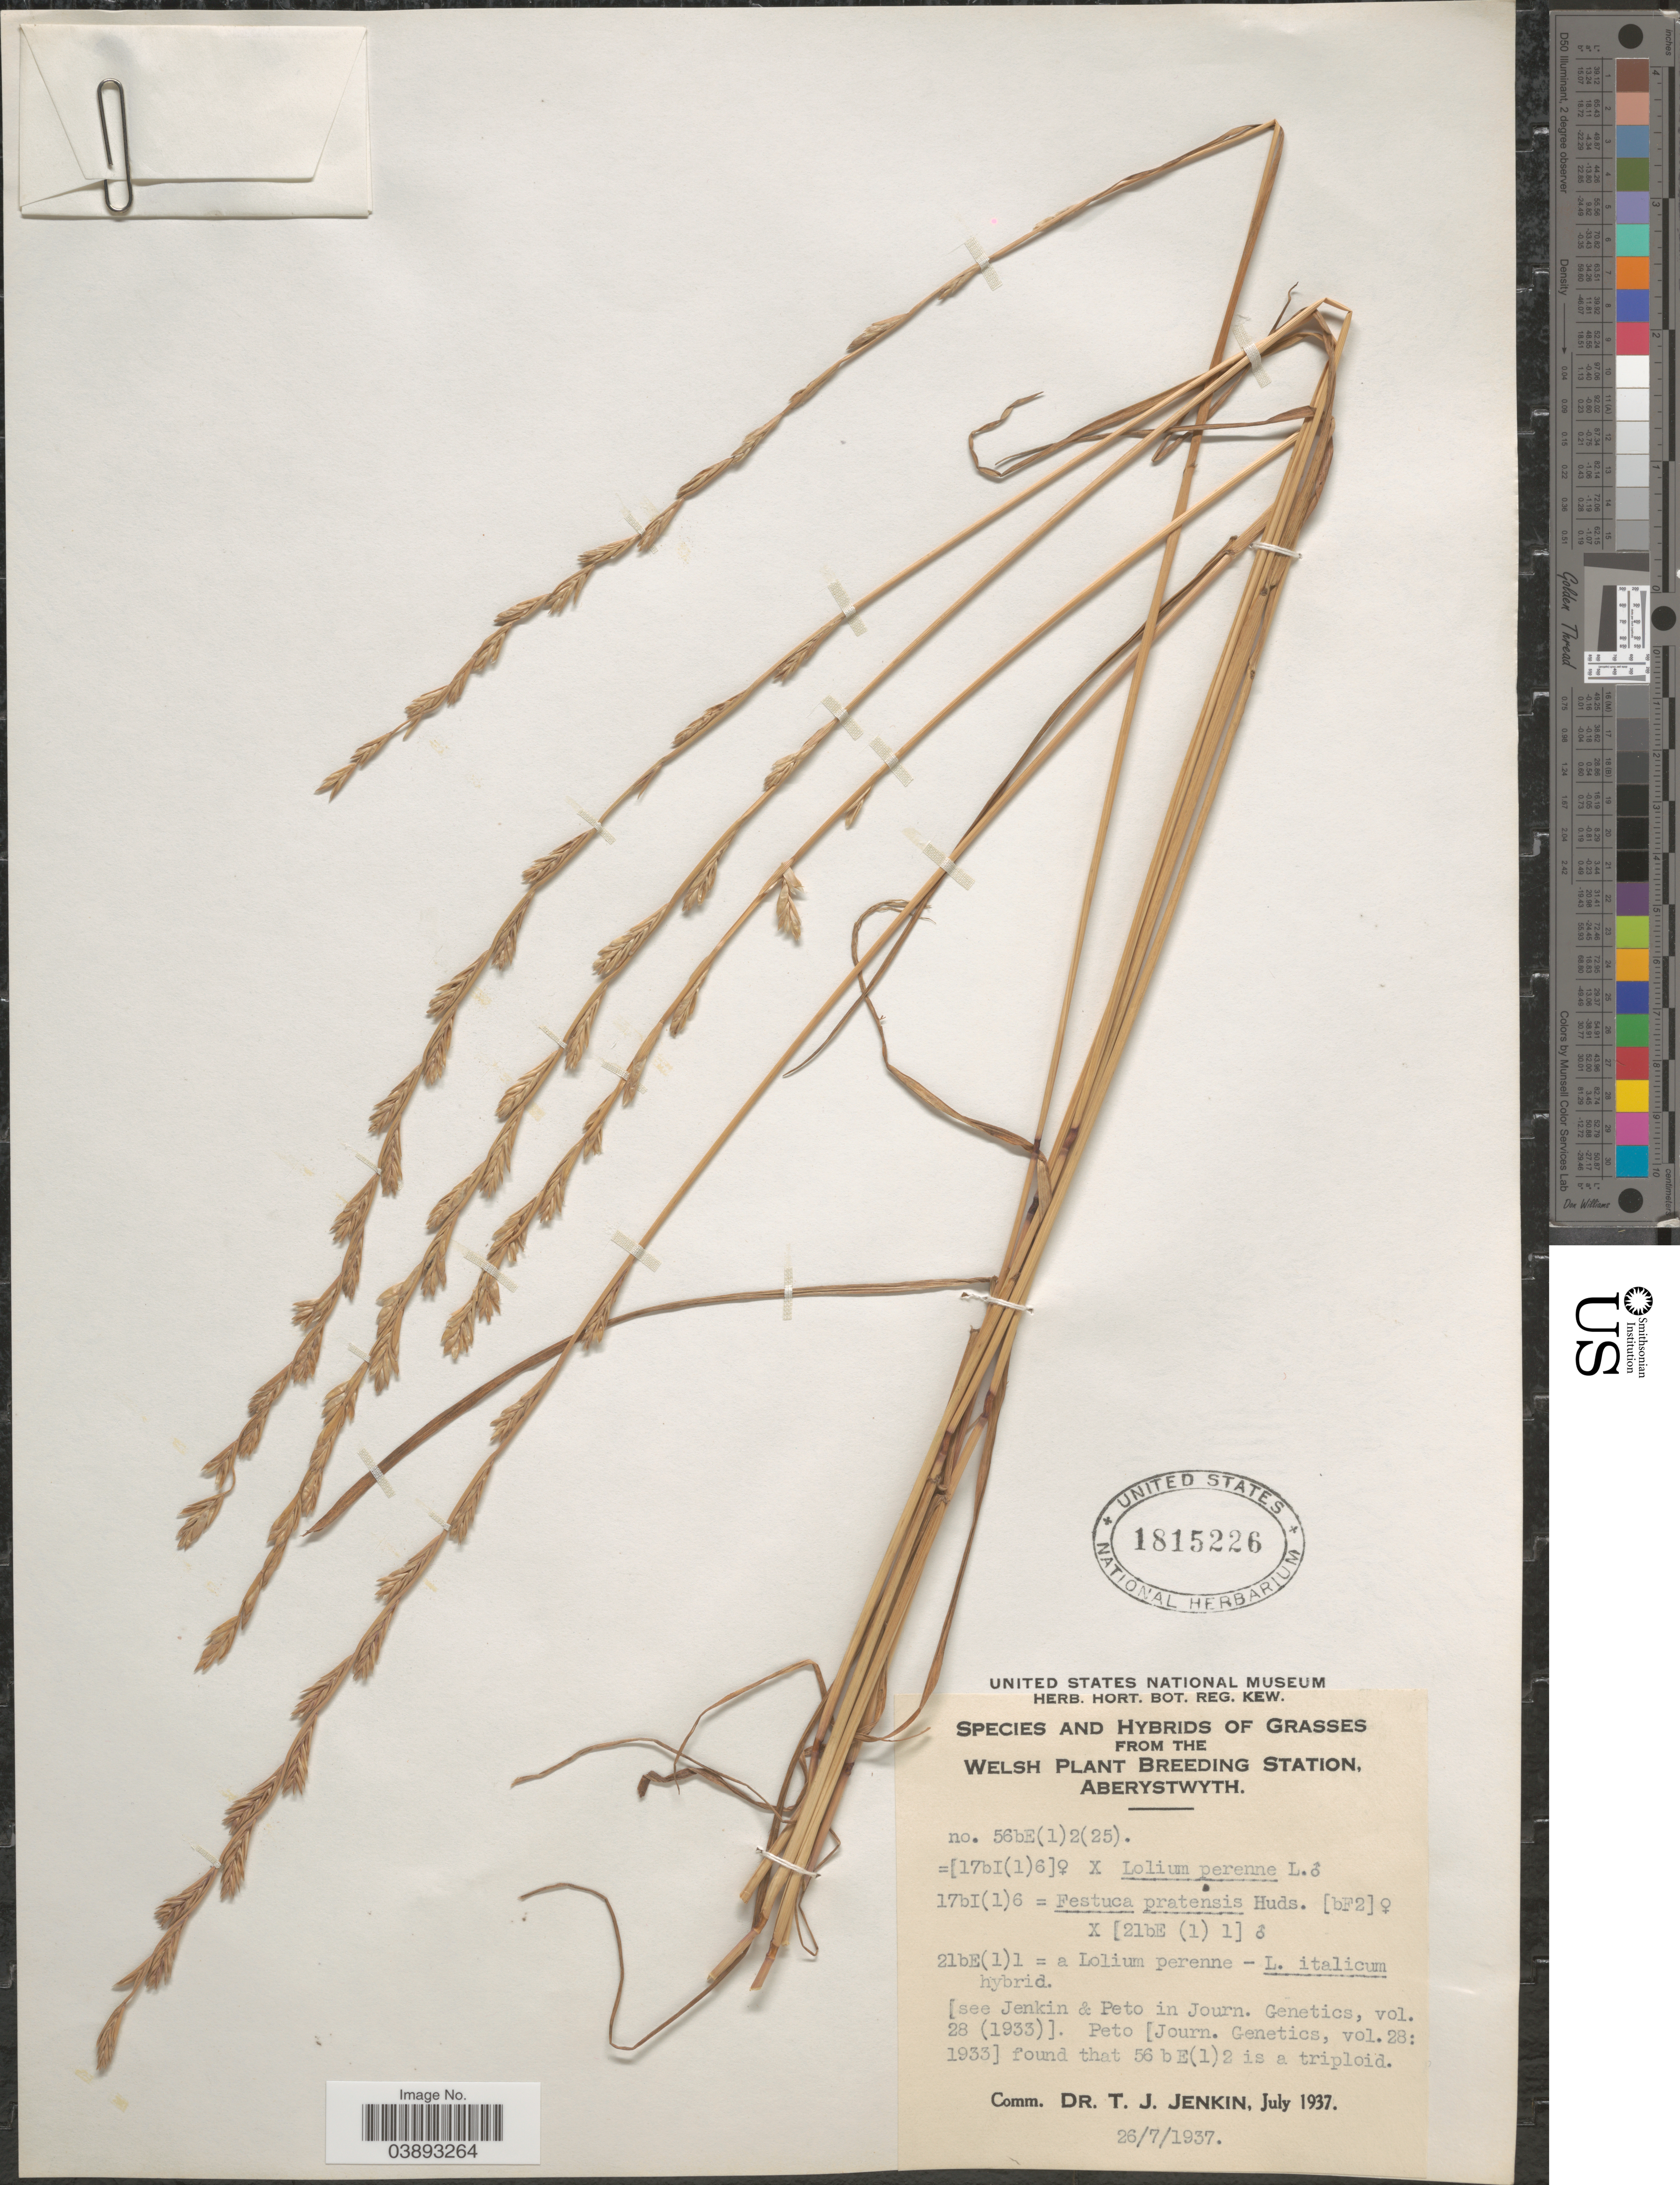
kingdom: Plantae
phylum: Tracheophyta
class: Liliopsida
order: Poales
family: Poaceae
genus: Lolium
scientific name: Lolium perenne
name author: L.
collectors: Ex herb. Hort. Bot. Reg. Kew.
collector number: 56bE(1)2(25)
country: United Kingdom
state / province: Wales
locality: Welsh Plant Breeding Station, Aberystwyth.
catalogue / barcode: US 1815226